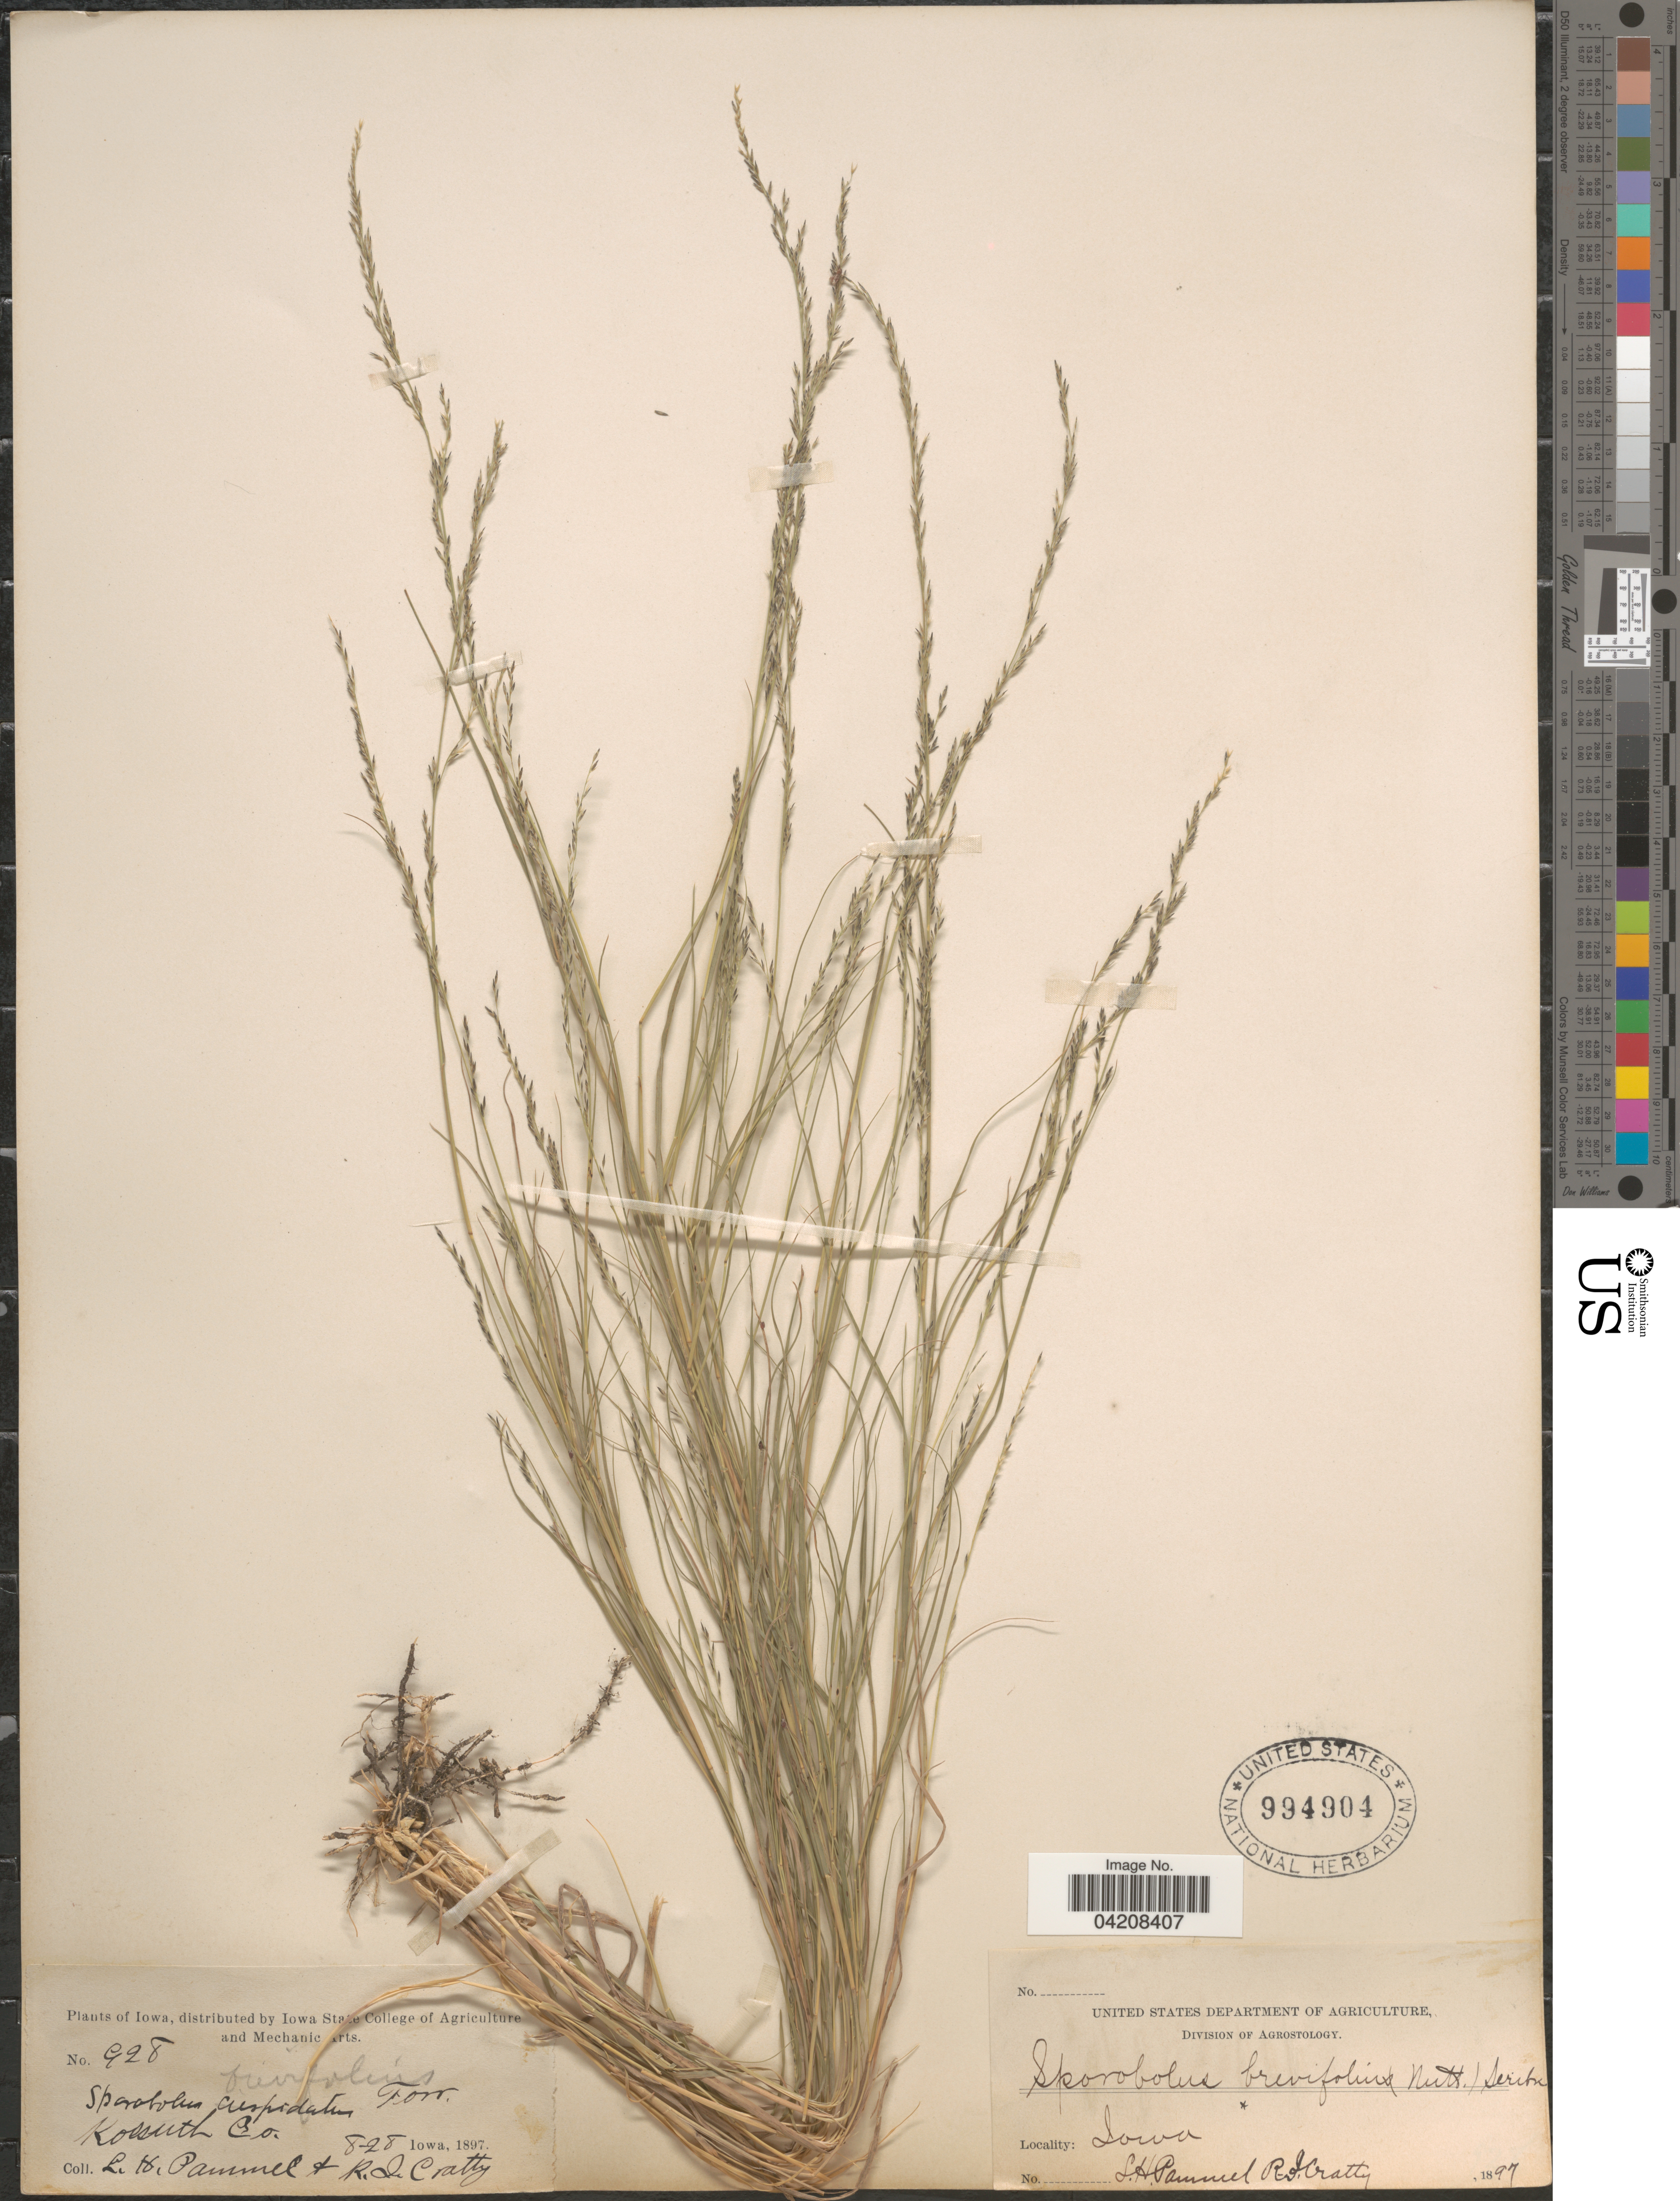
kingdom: Plantae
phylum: Tracheophyta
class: Liliopsida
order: Poales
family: Poaceae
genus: Muhlenbergia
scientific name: Muhlenbergia cuspidata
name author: (Torr. ex Hook.) Rydb.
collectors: L. Pammel & R. Cratty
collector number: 828/928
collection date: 1897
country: United States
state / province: Iowa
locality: Kossuth Co.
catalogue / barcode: US 994904